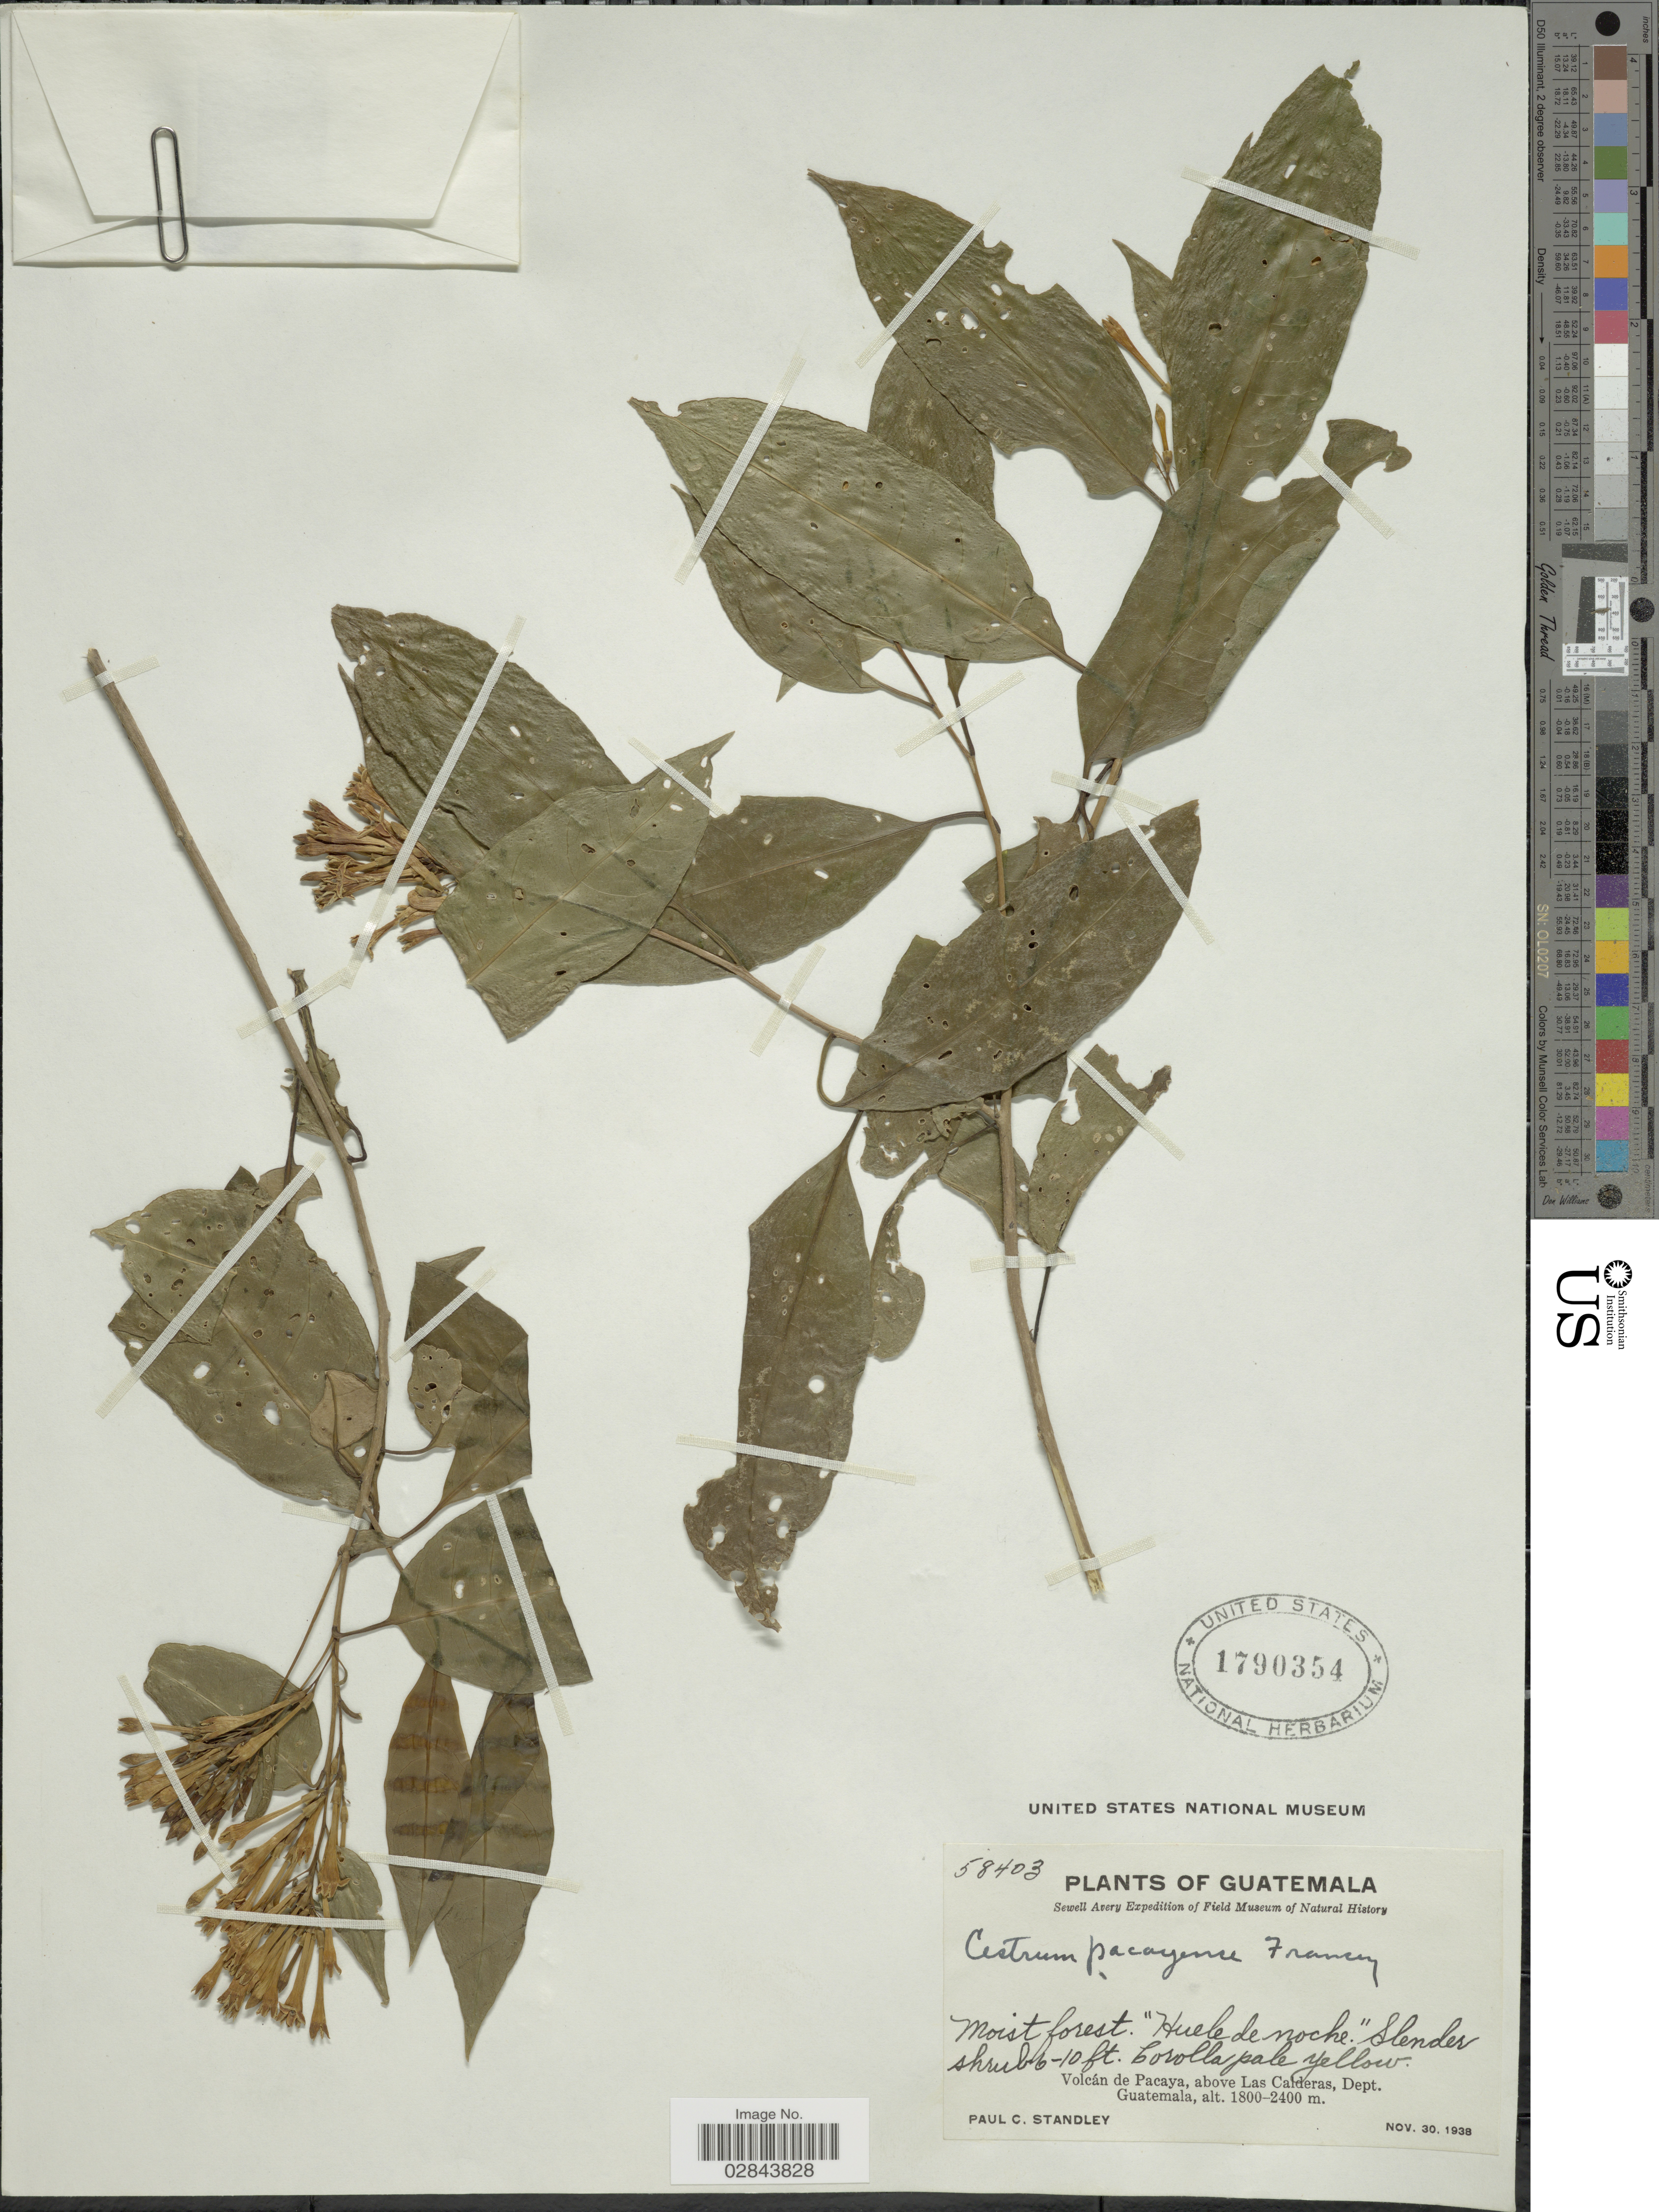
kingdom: Plantae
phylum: Tracheophyta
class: Magnoliopsida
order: Solanales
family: Solanaceae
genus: Cestrum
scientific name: Cestrum pacayense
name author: Francey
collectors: P. C. Standley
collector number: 58403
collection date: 1938-11-30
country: Guatemala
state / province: Guatemala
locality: Volcán de Pacaya, above Las Calderas, Dept. Guatemala.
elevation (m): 1800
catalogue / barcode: US 1790354